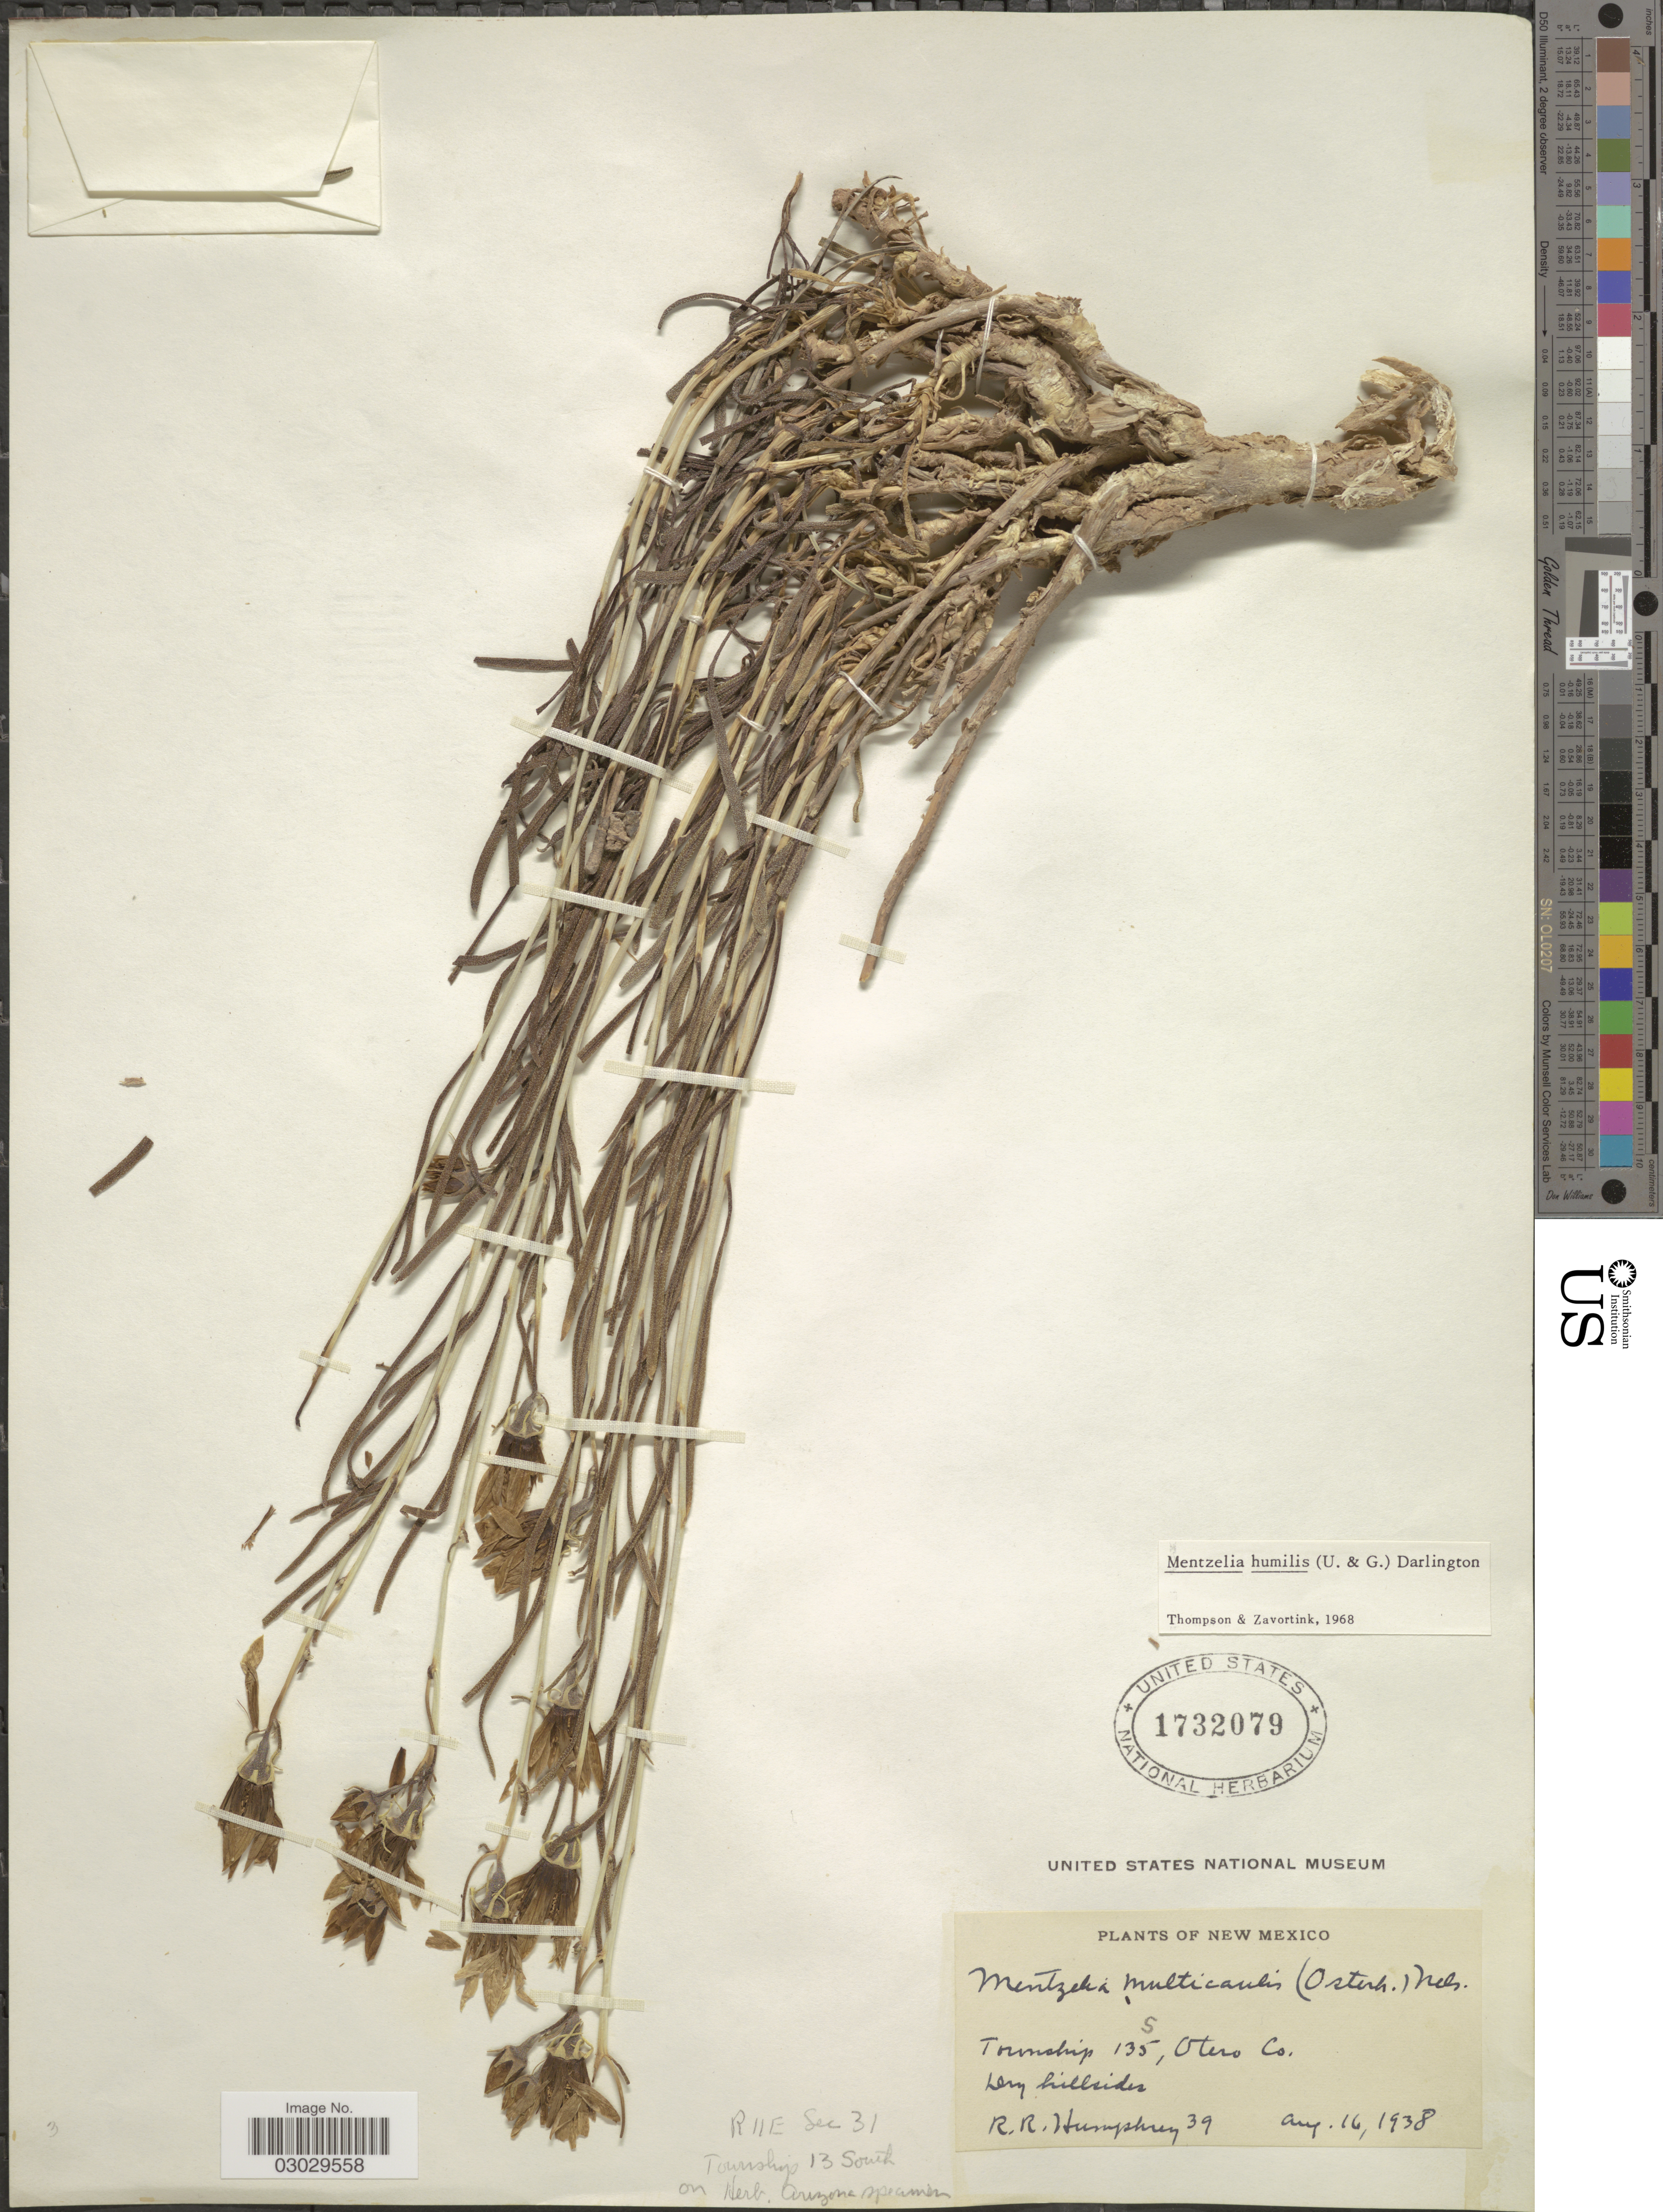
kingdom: Plantae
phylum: Tracheophyta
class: Magnoliopsida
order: Cornales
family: Loasaceae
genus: Mentzelia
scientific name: Mentzelia humilis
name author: (Urb. & Gilg) J. Darl.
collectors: R. Humphrey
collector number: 39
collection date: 1938-08-16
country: United States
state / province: New Mexico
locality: R 11 E, Sec 31. Township 13 South [unsure placement] Township 135, Otero Co.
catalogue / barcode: US 1732079